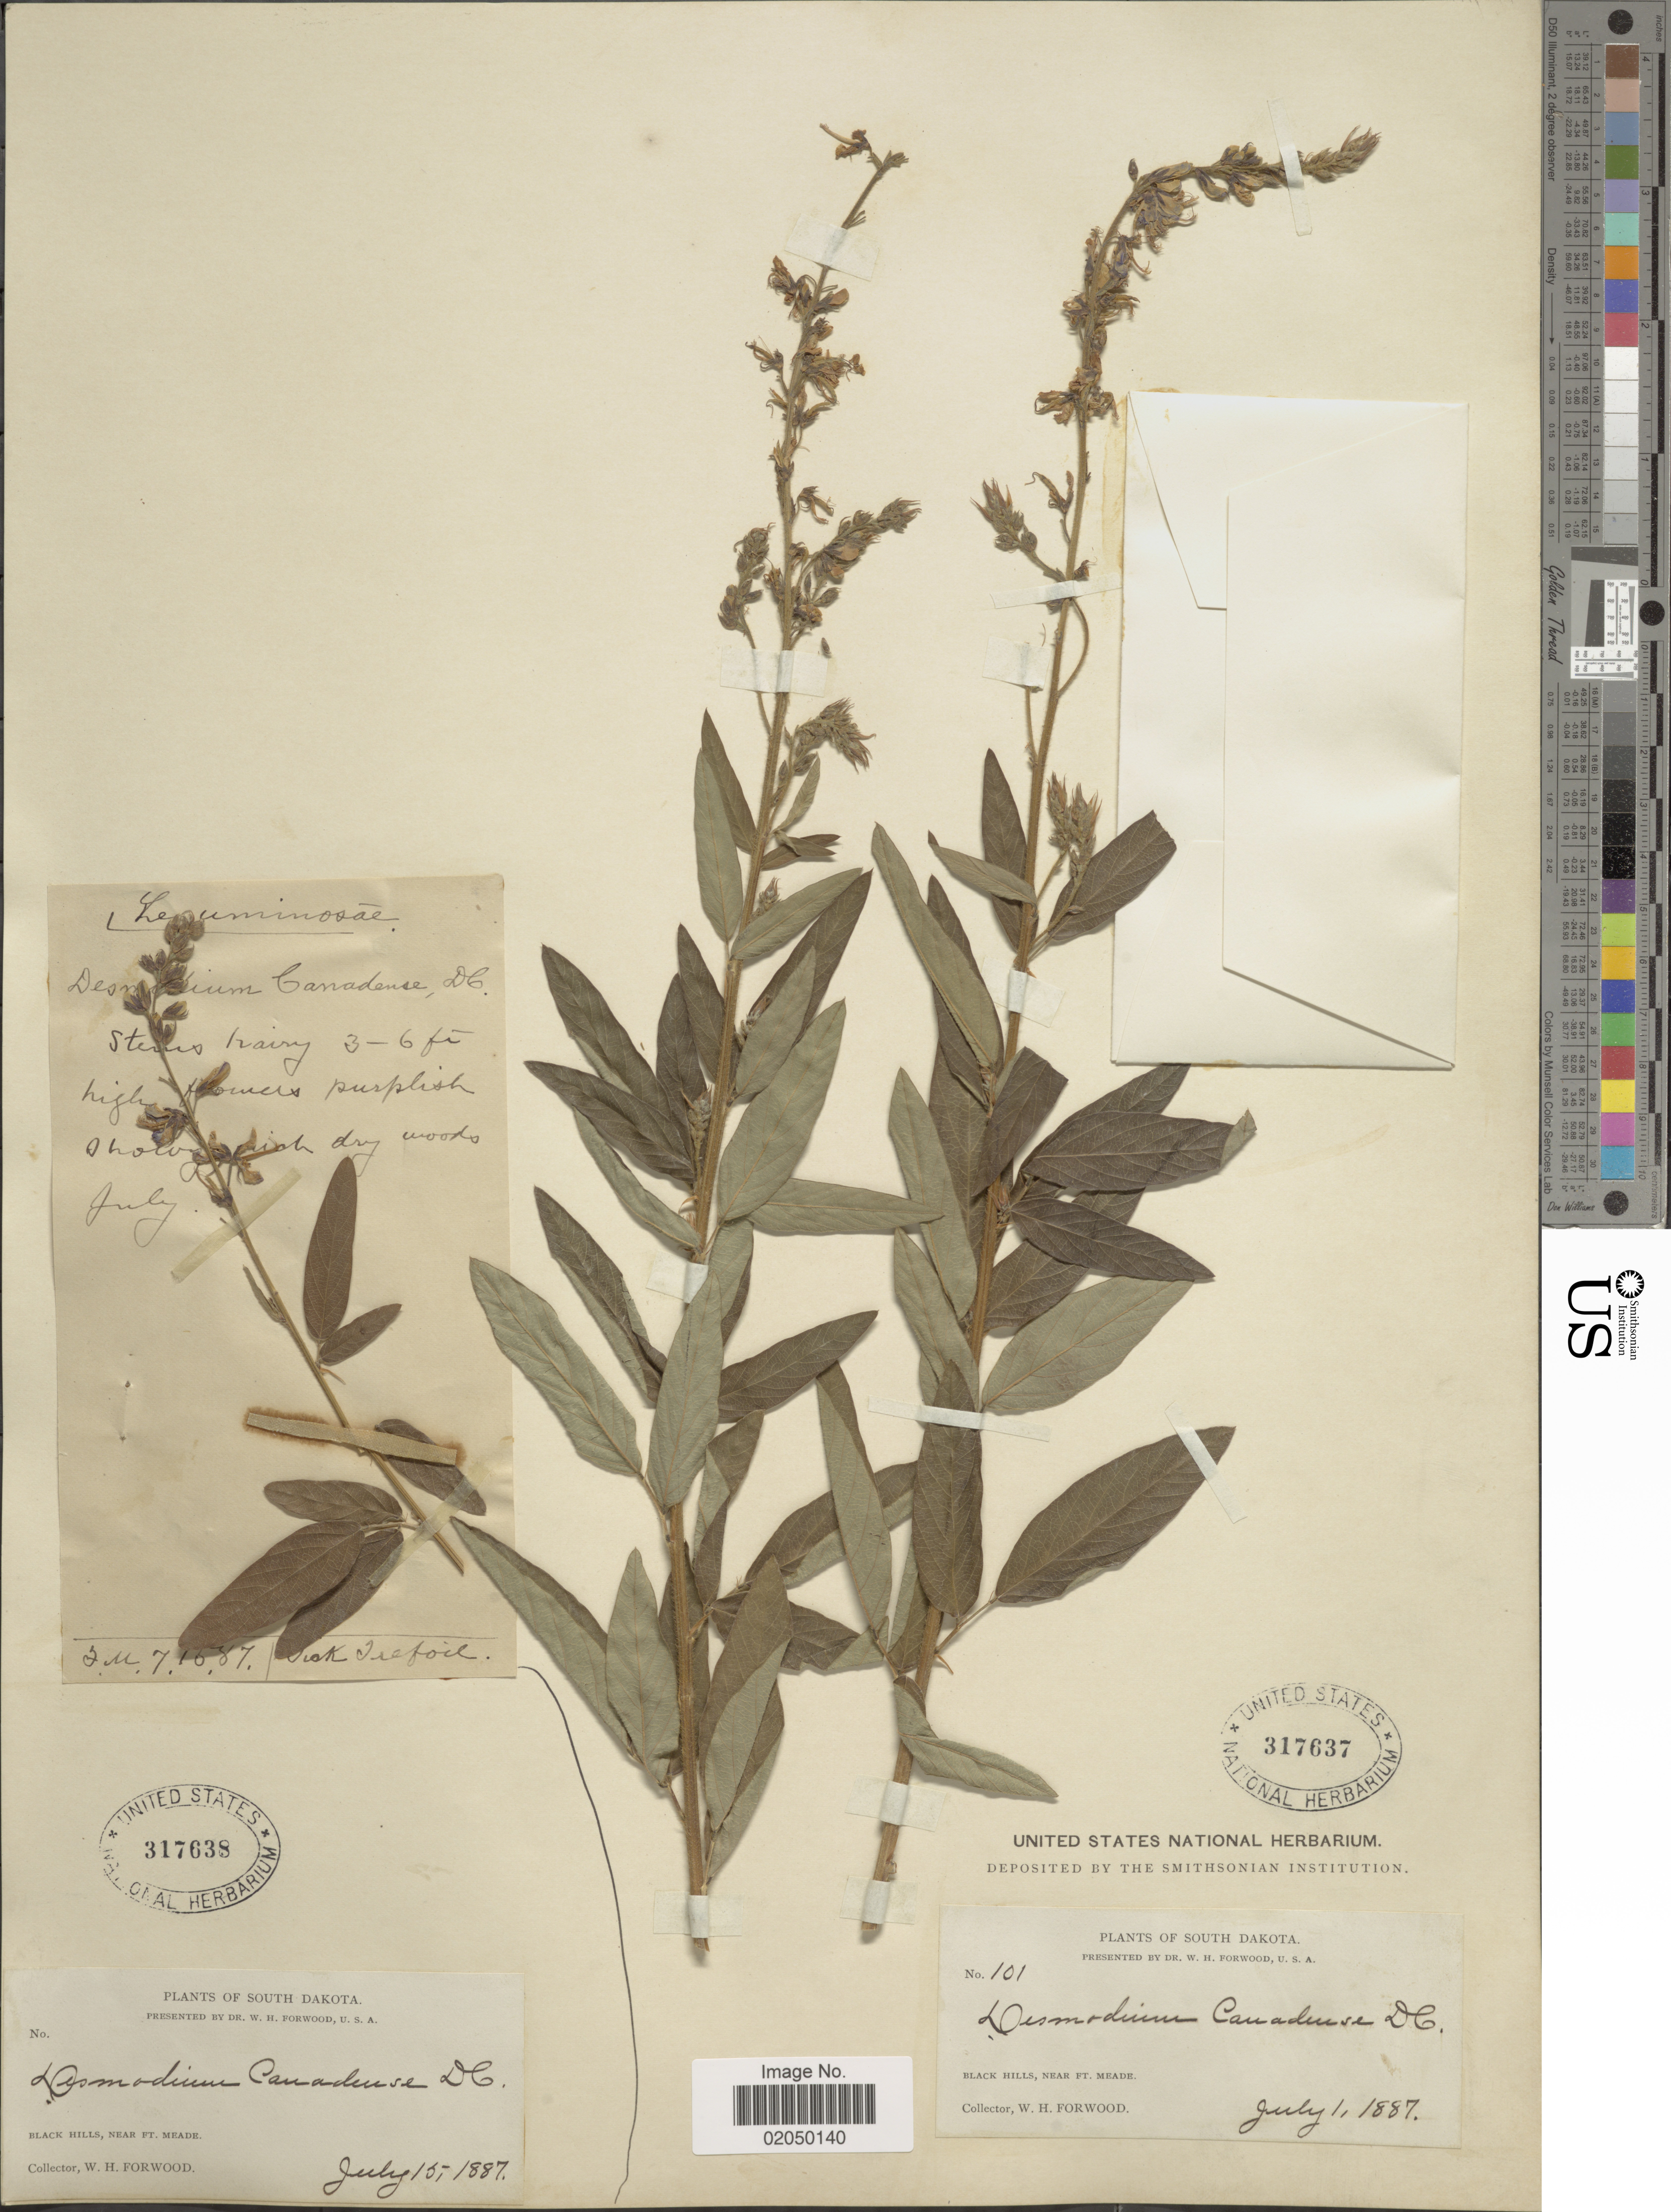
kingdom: Plantae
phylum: Tracheophyta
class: Magnoliopsida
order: Fabales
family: Fabaceae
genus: Desmodium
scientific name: Desmodium canadense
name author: (L.) DC.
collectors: W. Forwood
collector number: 101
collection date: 1887-07-01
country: United States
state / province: South Dakota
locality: Black Hills, near Ft. Meade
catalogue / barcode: US 317637-2